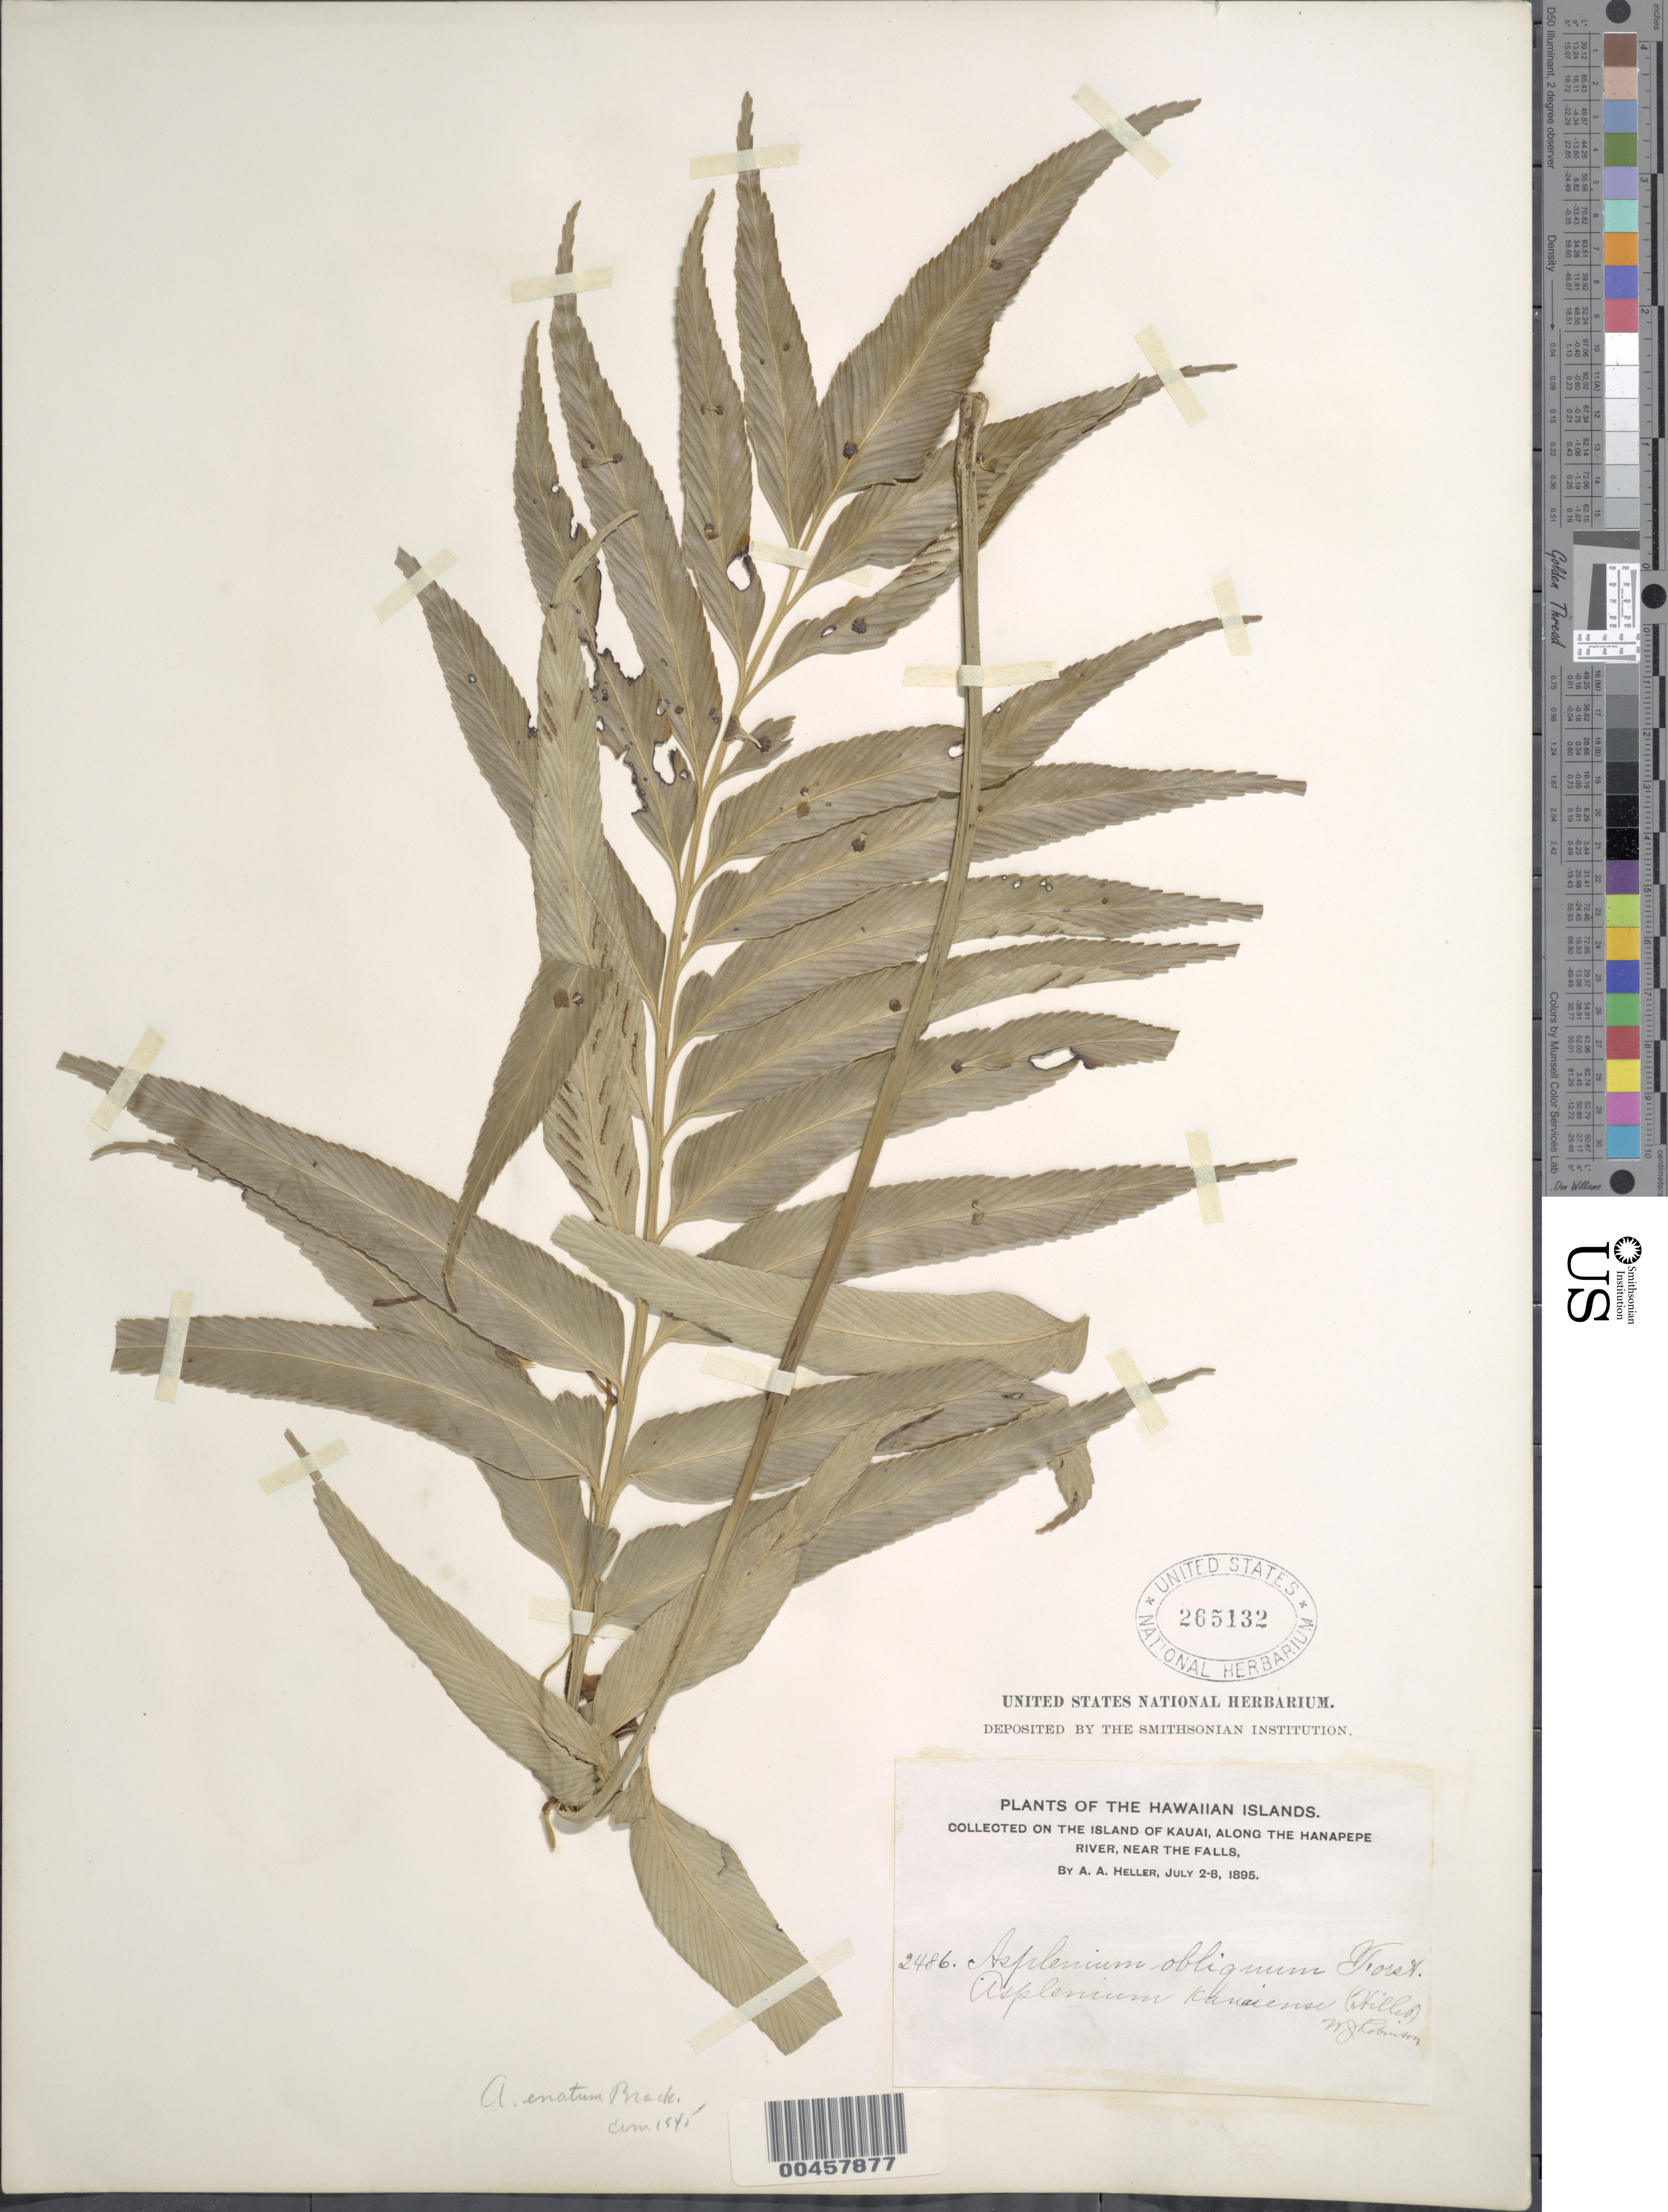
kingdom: Plantae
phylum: Tracheophyta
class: Polypodiopsida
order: Polypodiales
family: Aspleniaceae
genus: Asplenium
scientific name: Asplenium kaulfussii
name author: Schltdl.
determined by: Wagner, W. L., (BOT), Smithsonian Institution - National Museum of Natural History (UNITED STATES)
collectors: A. A. Heller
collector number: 2486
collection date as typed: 2 Jul 1895 to 8 Jul 1895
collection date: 1895-07-02/1895-07-08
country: United States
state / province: Hawaii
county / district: Kauai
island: Kaua'i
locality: Along the Hanapepe River, near the falls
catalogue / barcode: US 265132